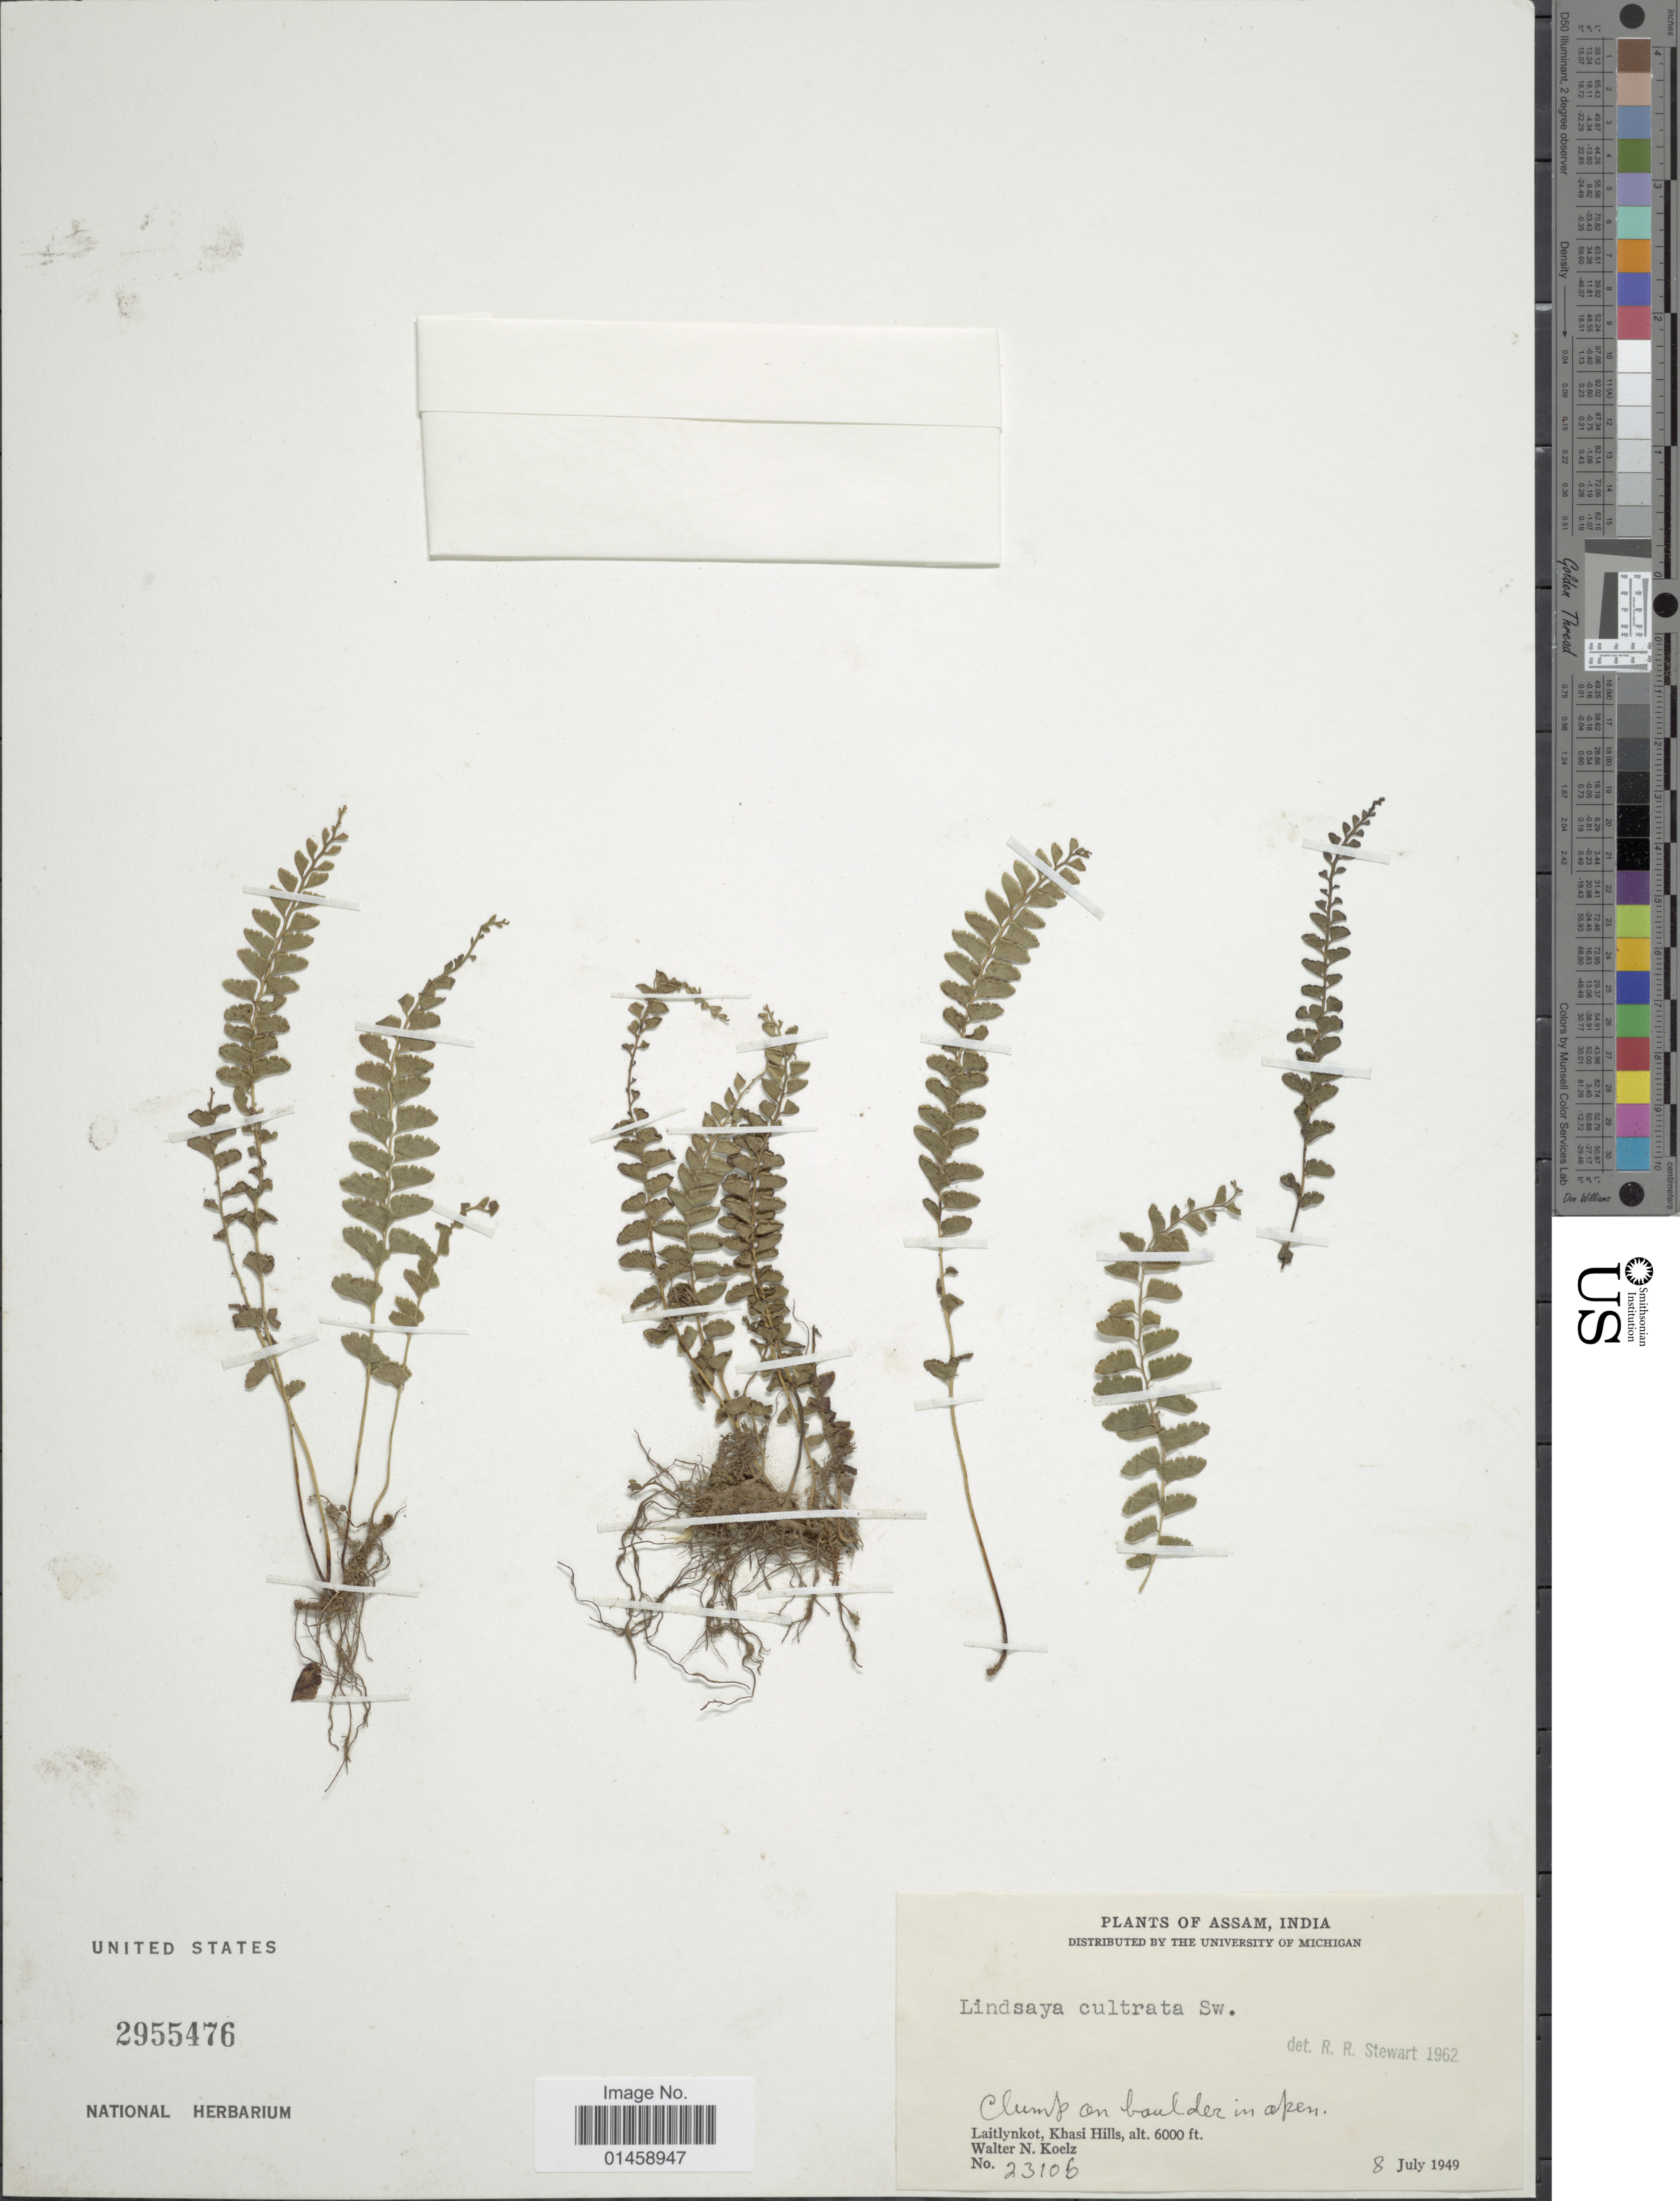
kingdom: Plantae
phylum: Tracheophyta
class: Polypodiopsida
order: Polypodiales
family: Lindsaeaceae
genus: Lindsaea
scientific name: Lindsaea cultrata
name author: (Willd.) Sw.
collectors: W. N. Koelz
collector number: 23106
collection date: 1949-07-08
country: India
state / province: Meghalaya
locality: Laitlynkot, Khasi Hills.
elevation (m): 1829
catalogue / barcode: US 2955476